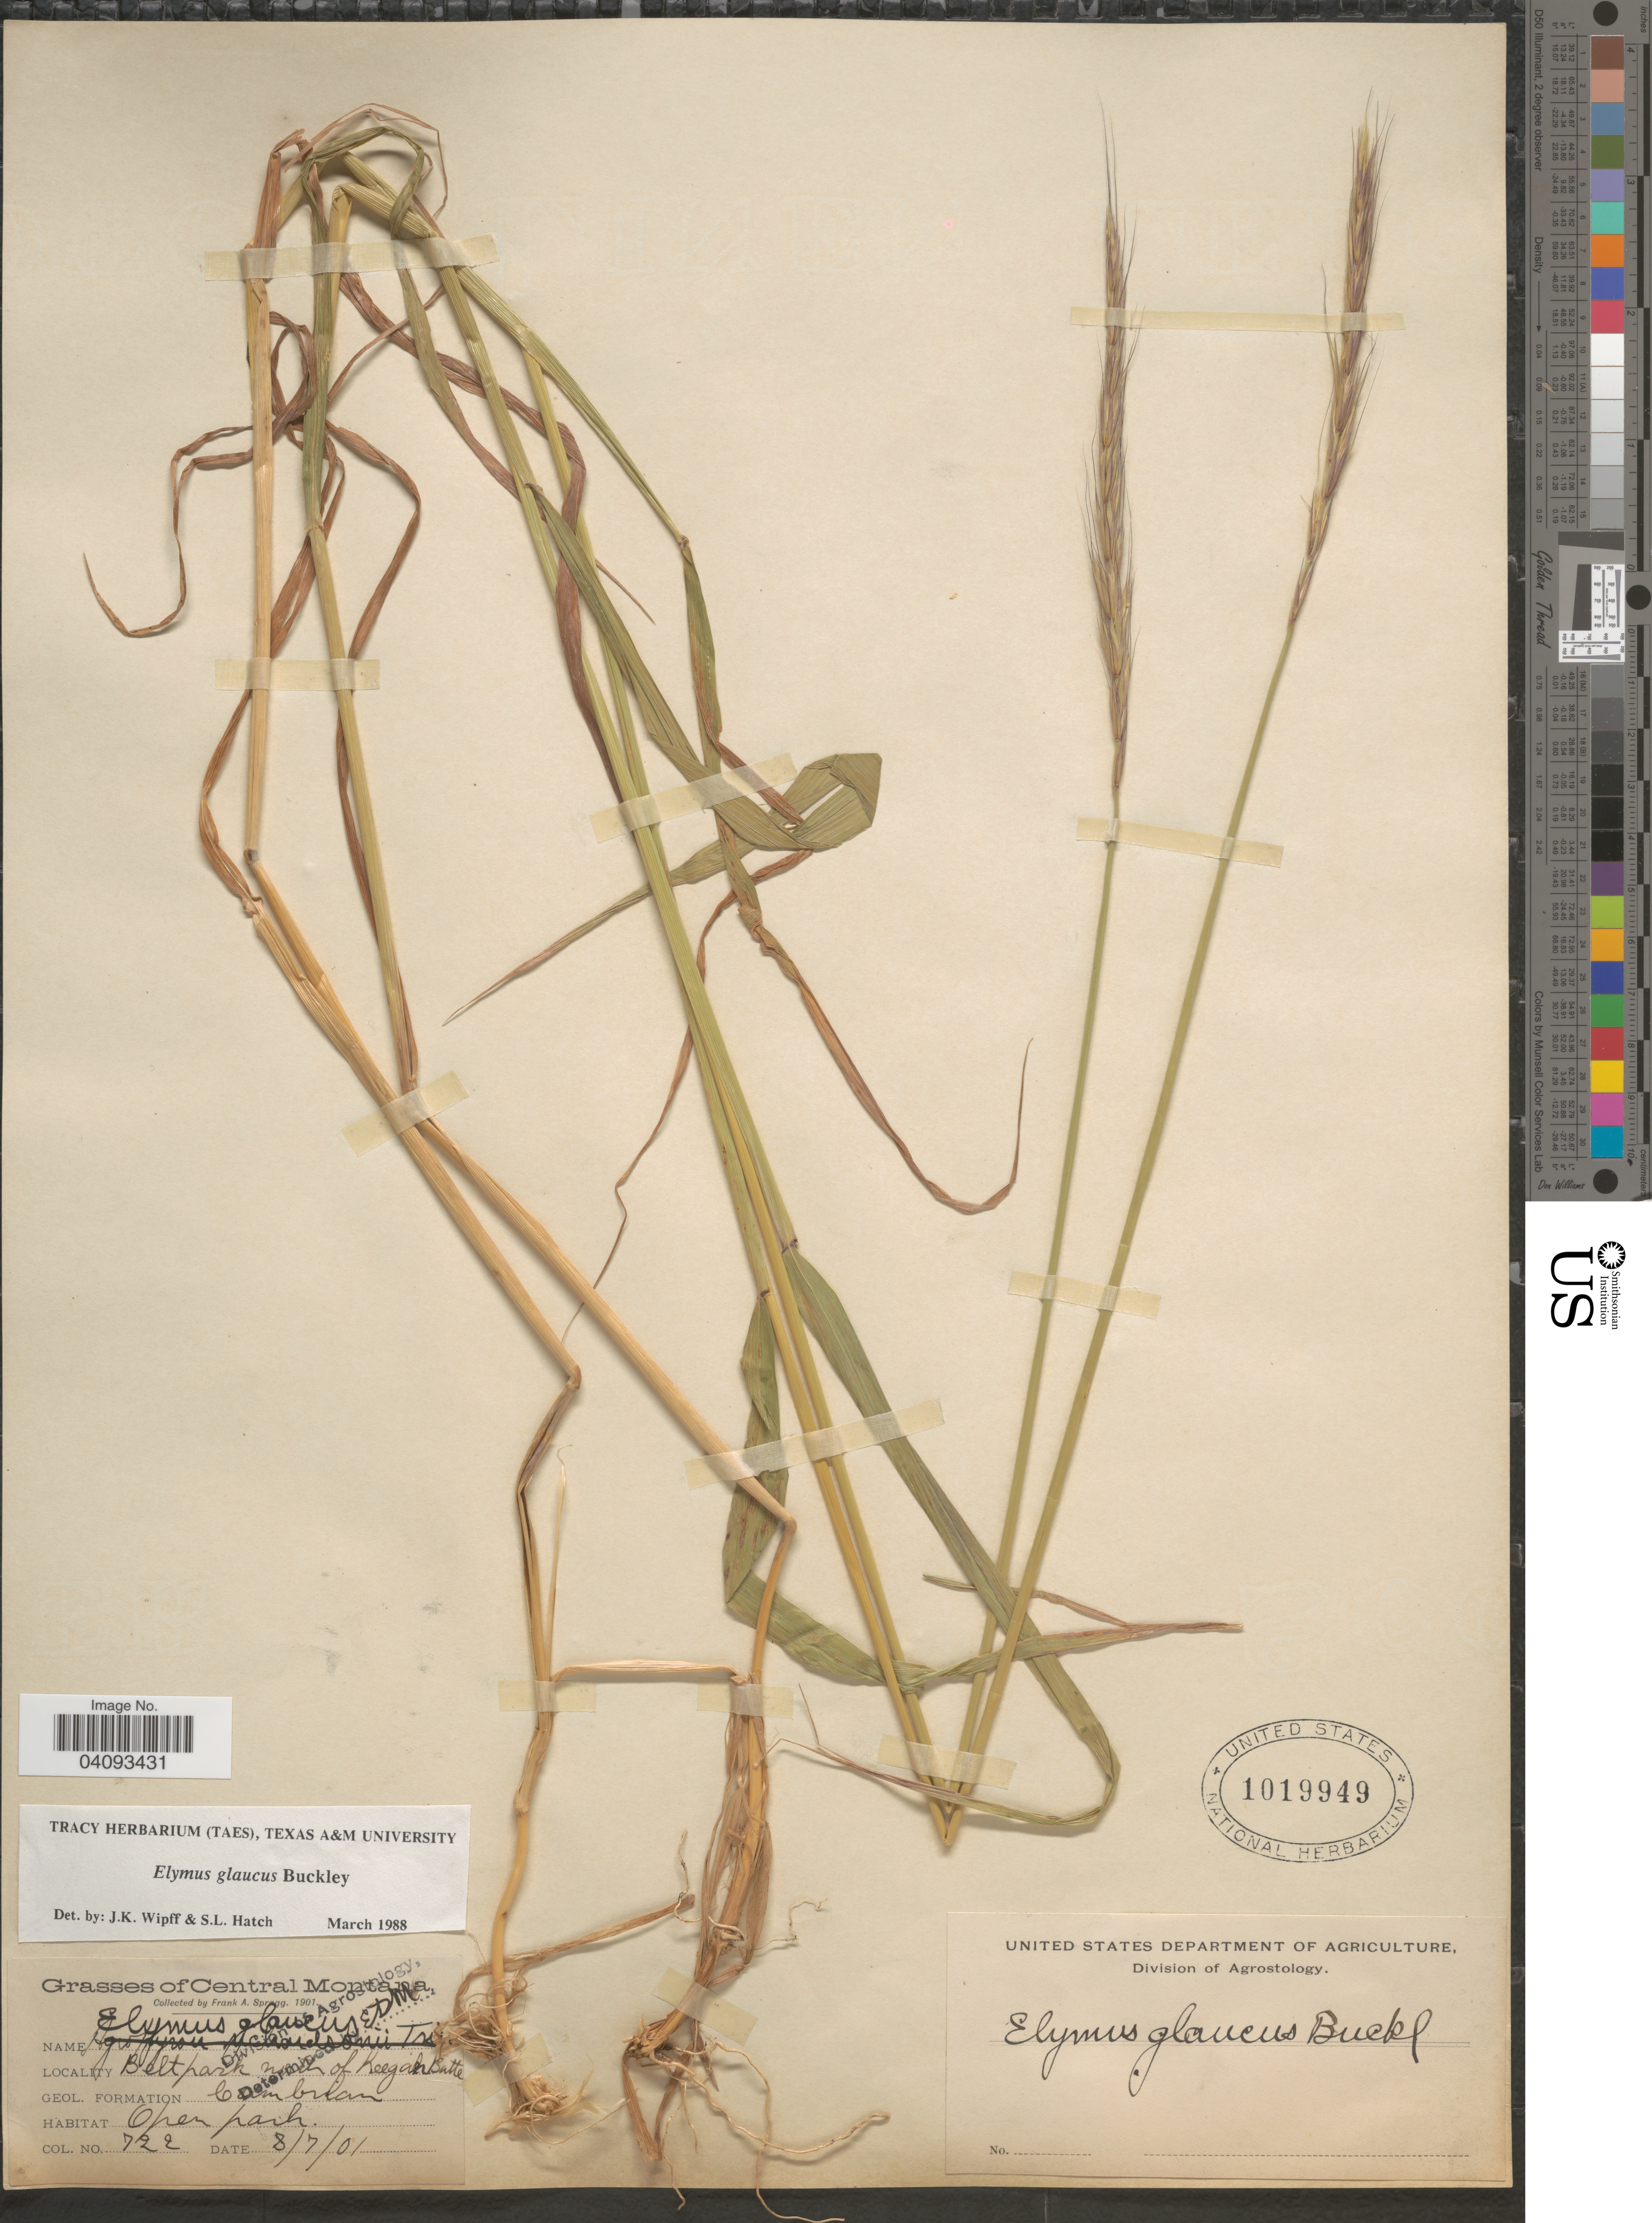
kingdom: Plantae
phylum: Tracheophyta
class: Liliopsida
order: Poales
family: Poaceae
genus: Elymus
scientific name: Elymus glaucus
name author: Buckley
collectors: F. Spragg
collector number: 722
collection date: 1901-08-07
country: United States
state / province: Montana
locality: Central Montana. Beltpark north of Keegah Batte.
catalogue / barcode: US 1019949